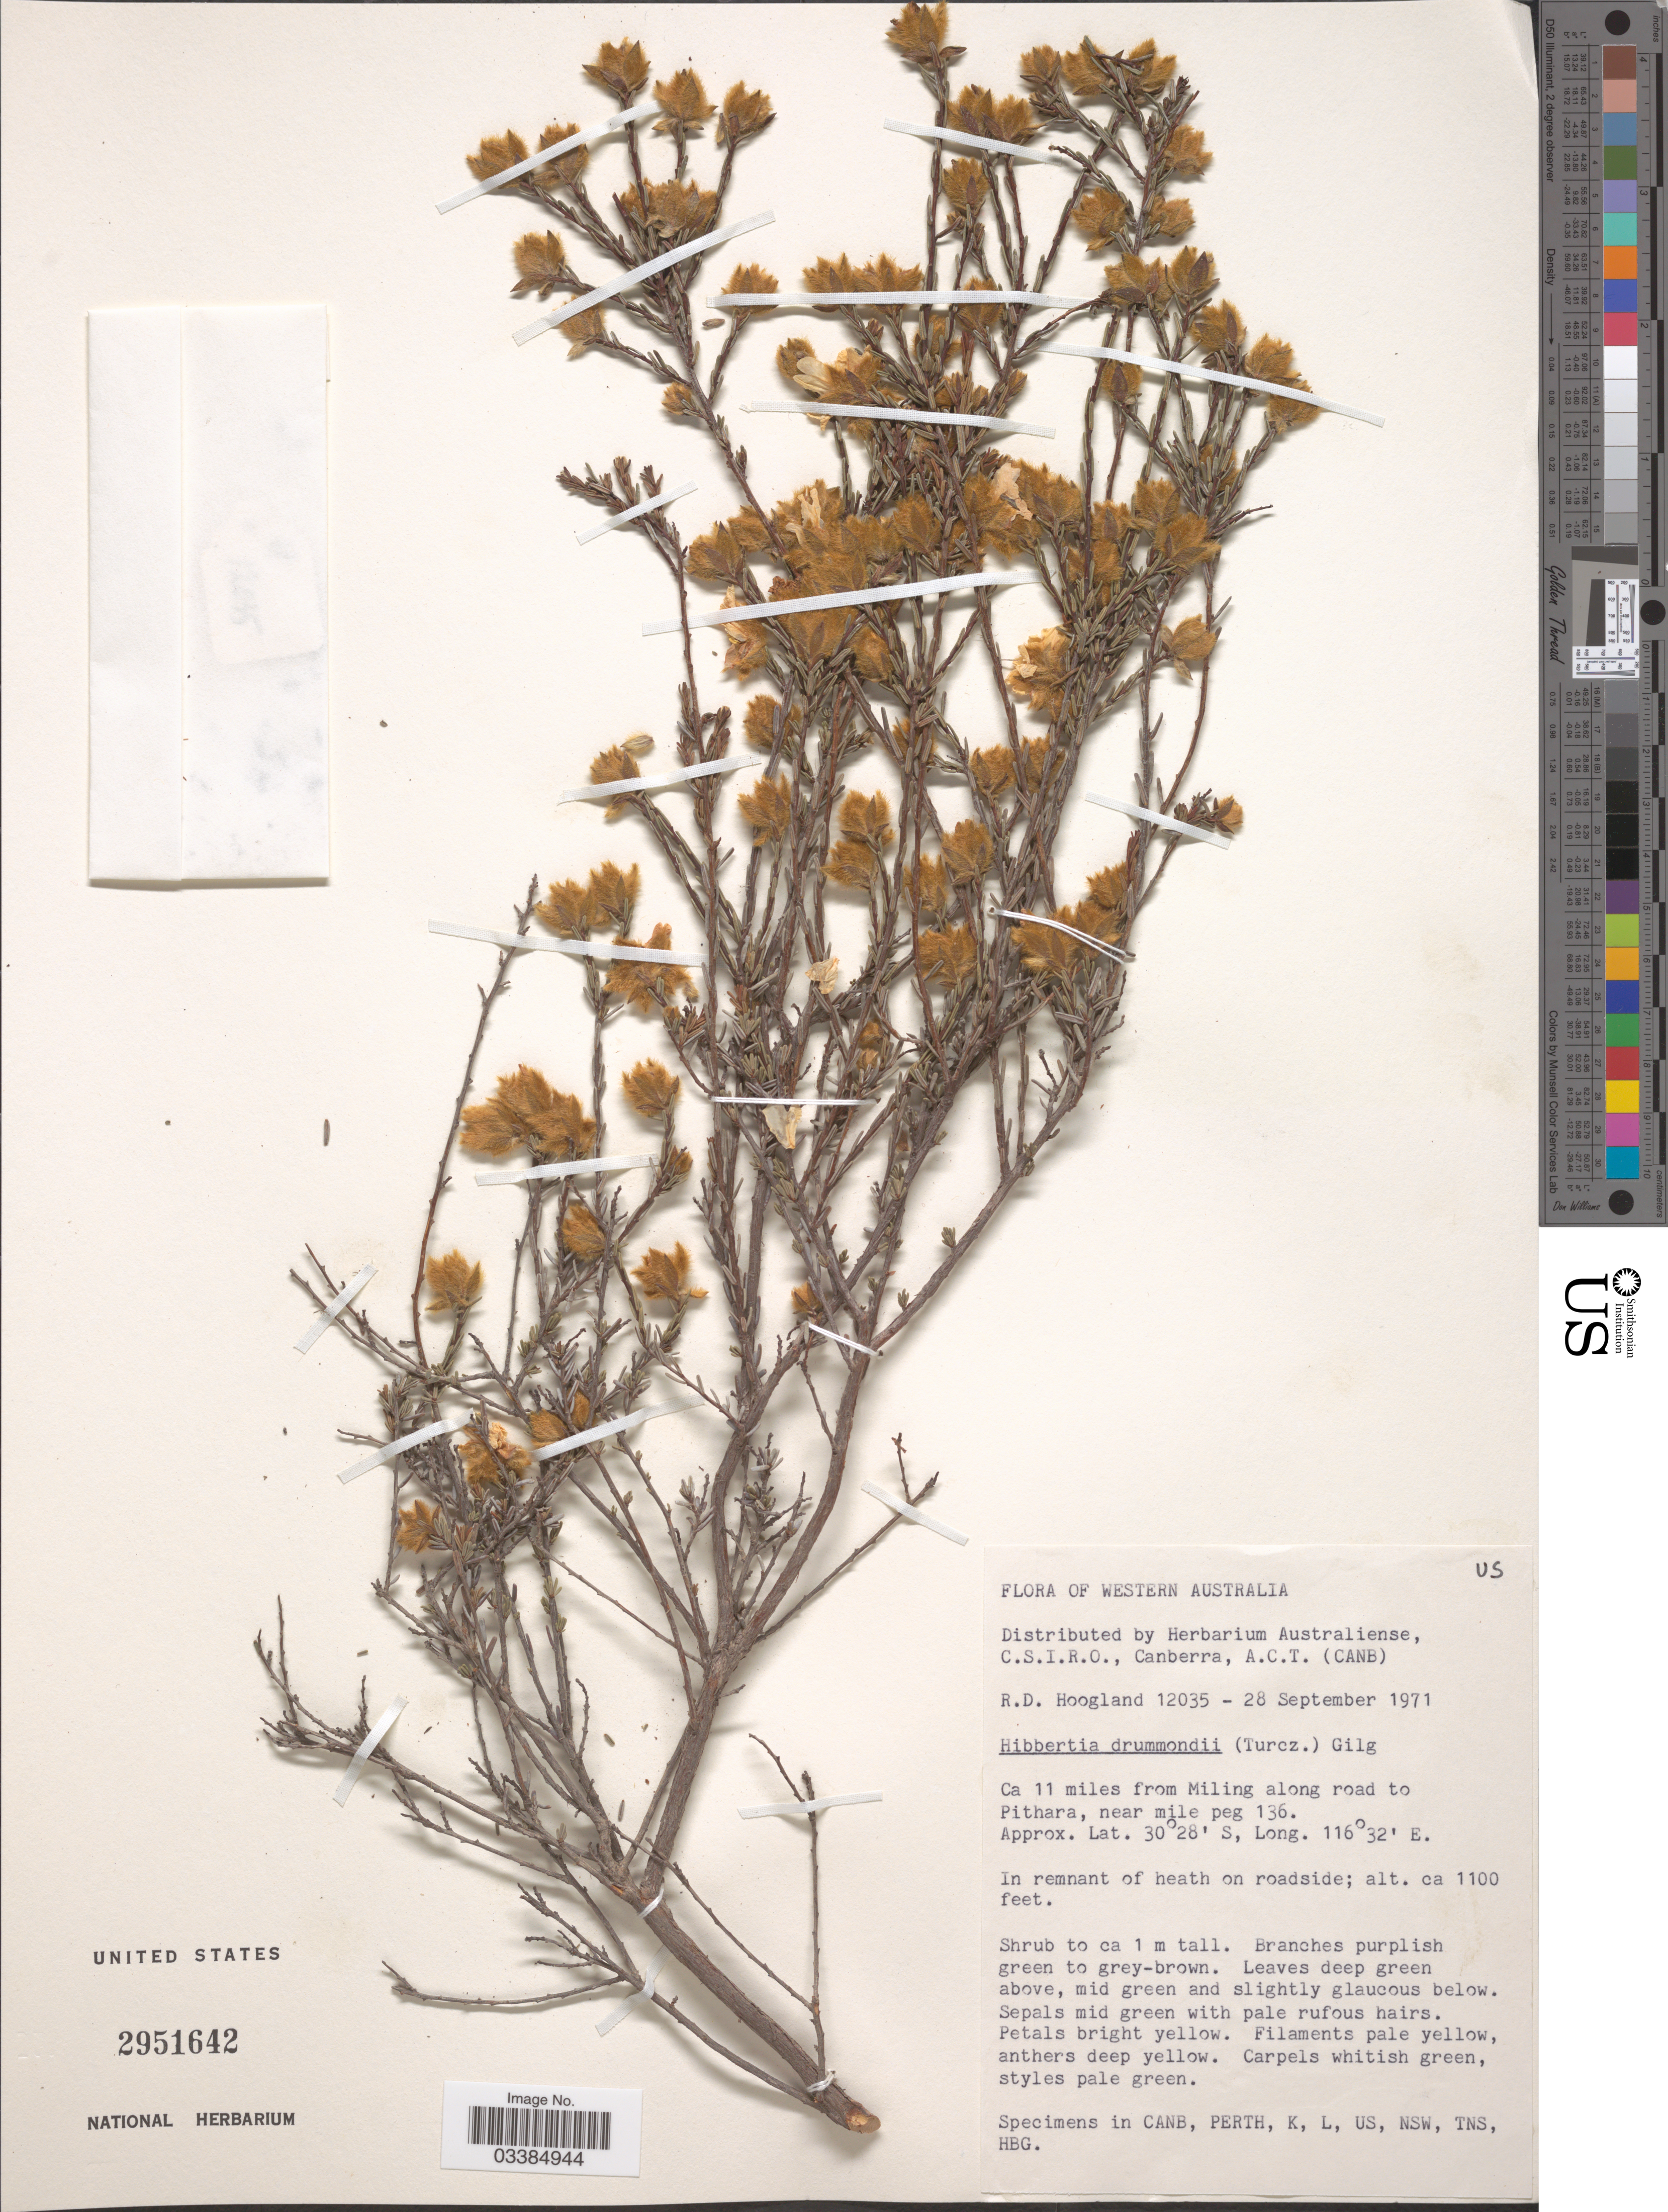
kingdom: Plantae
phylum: Tracheophyta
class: Magnoliopsida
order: Dilleniales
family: Dilleniaceae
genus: Hibbertia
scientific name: Hibbertia drummondii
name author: Gilg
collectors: R. D. Hoogland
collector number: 12035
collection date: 1971-09-28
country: Australia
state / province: Western Australia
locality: Ca 11 miles from Miling along road to Pithara, near mile peg 136. In remnant of heath on roadside.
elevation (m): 335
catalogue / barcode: US 2951642